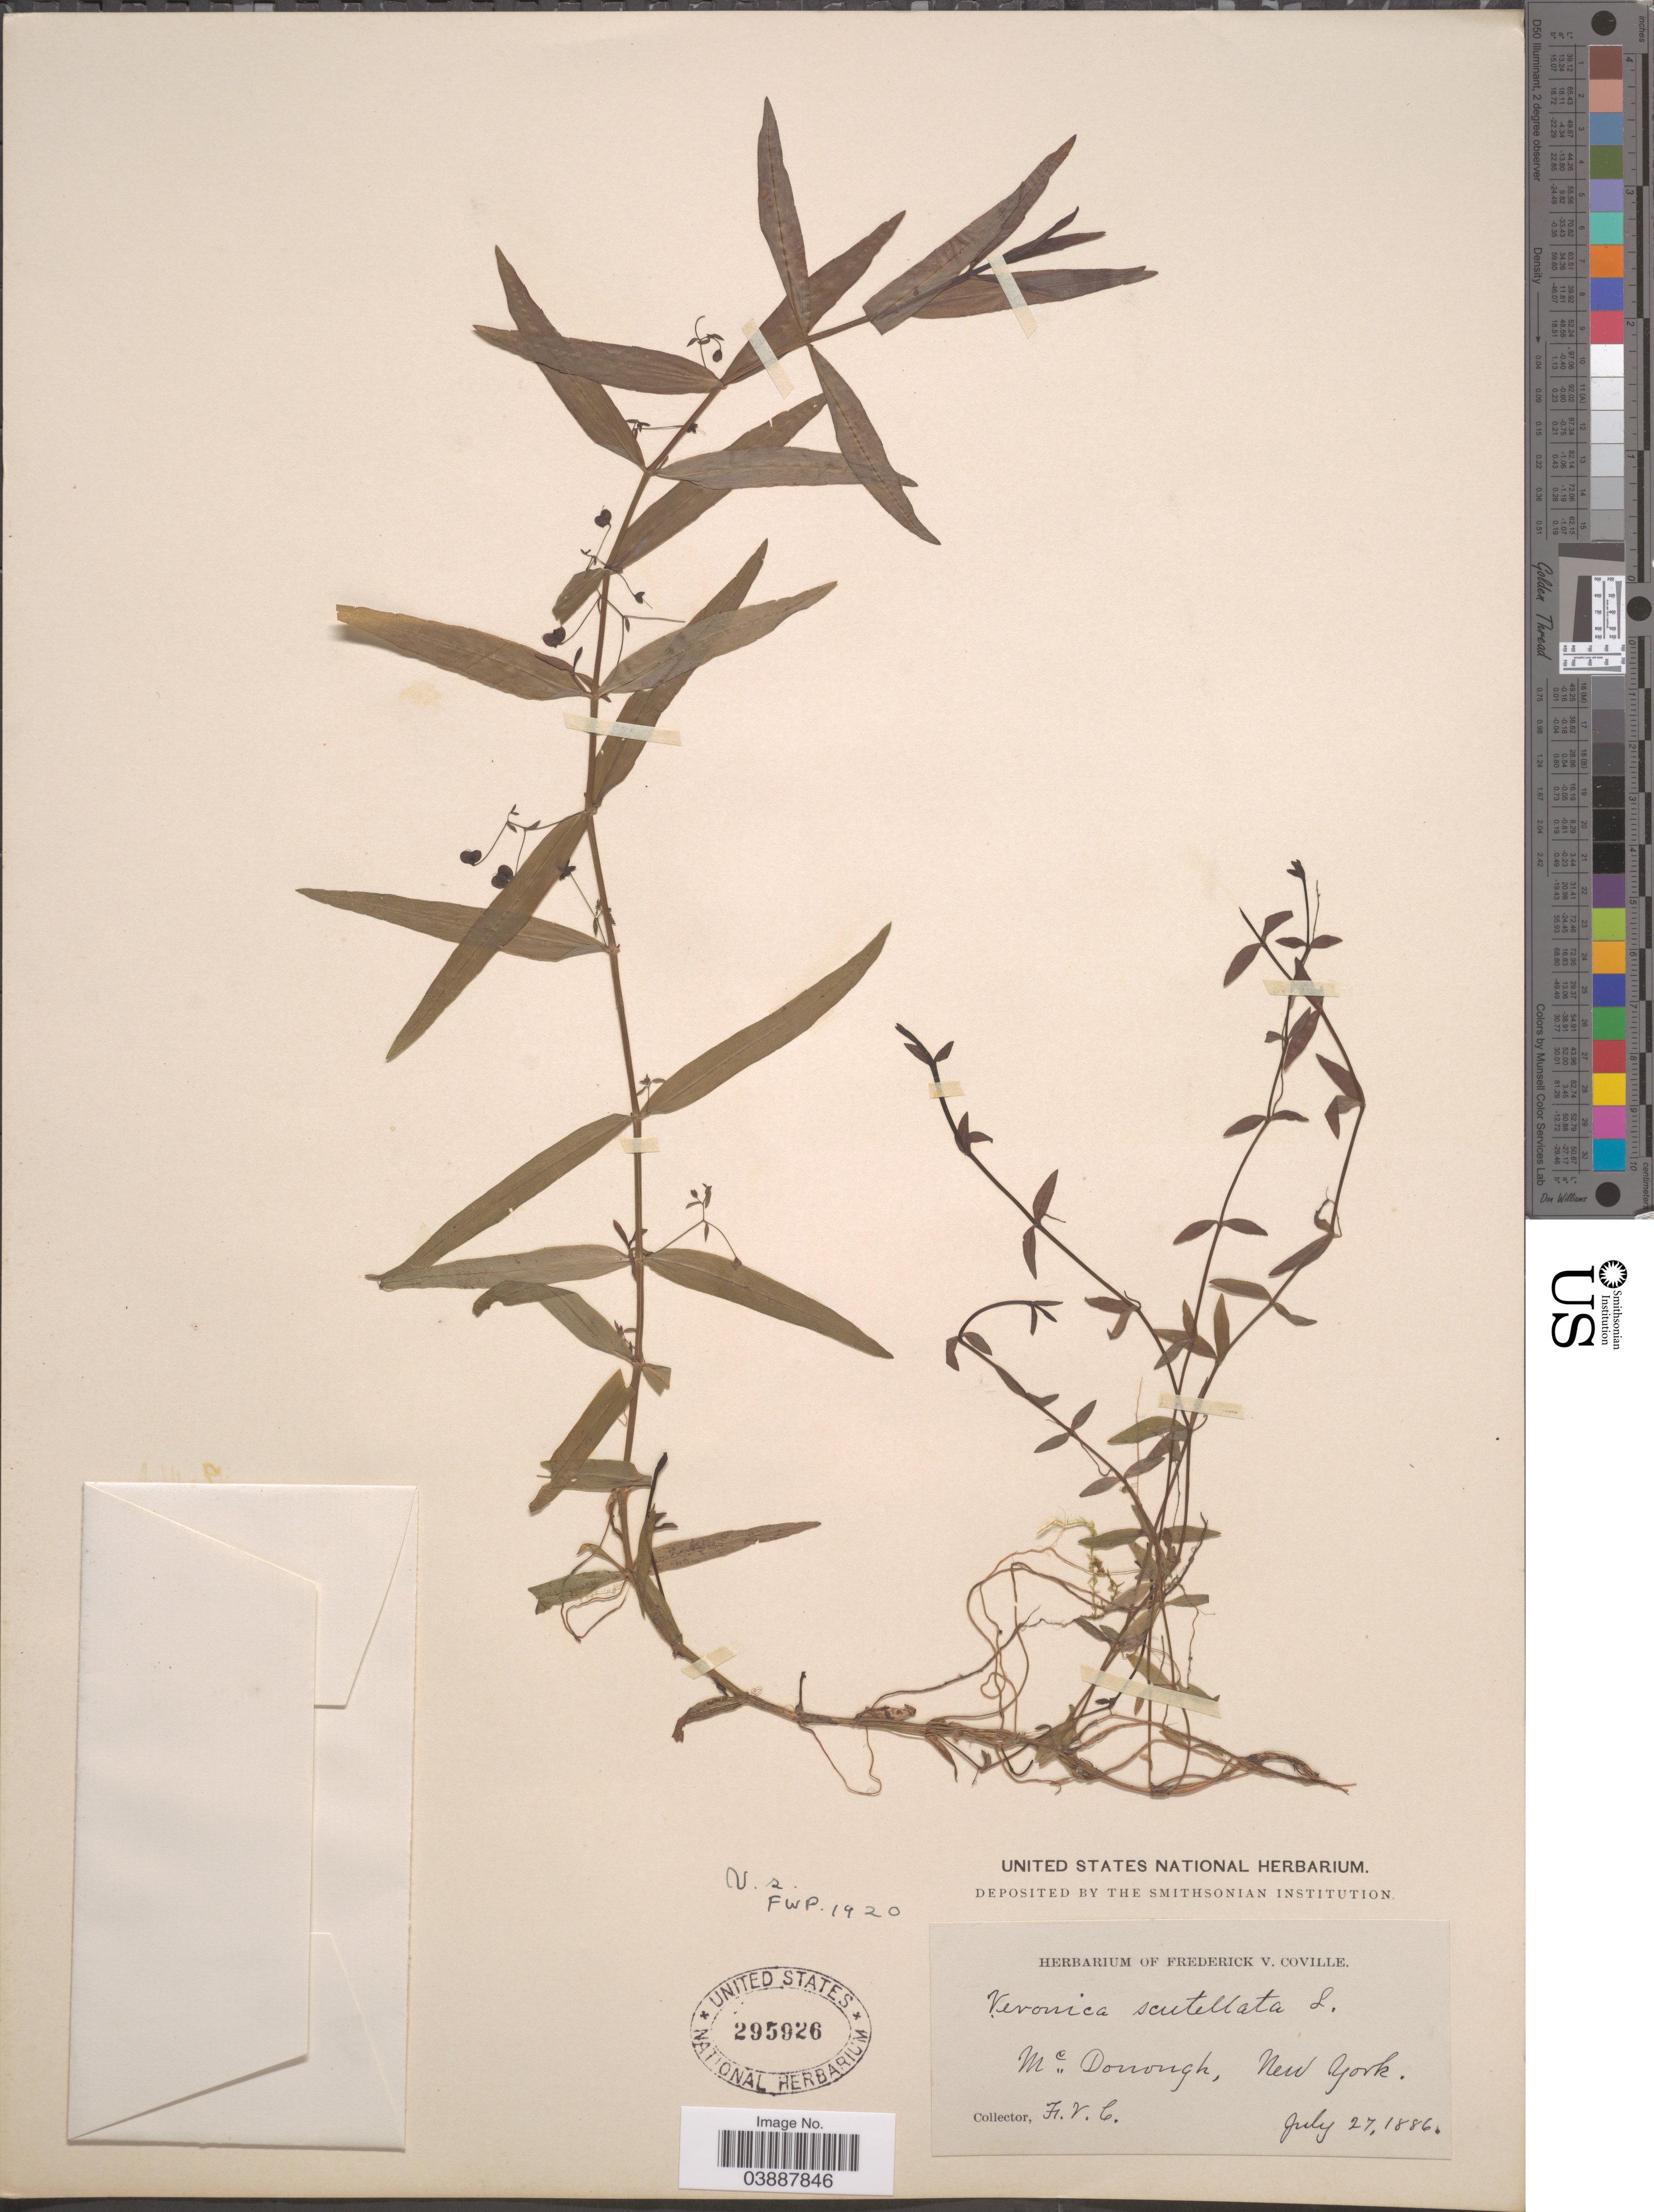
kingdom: Plantae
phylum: Tracheophyta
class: Magnoliopsida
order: Lamiales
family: Plantaginaceae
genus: Veronica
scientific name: Veronica scutellata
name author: L.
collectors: F. V. Coville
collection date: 1886-07-27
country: United States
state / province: New York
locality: Mc Donough.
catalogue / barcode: US 295926